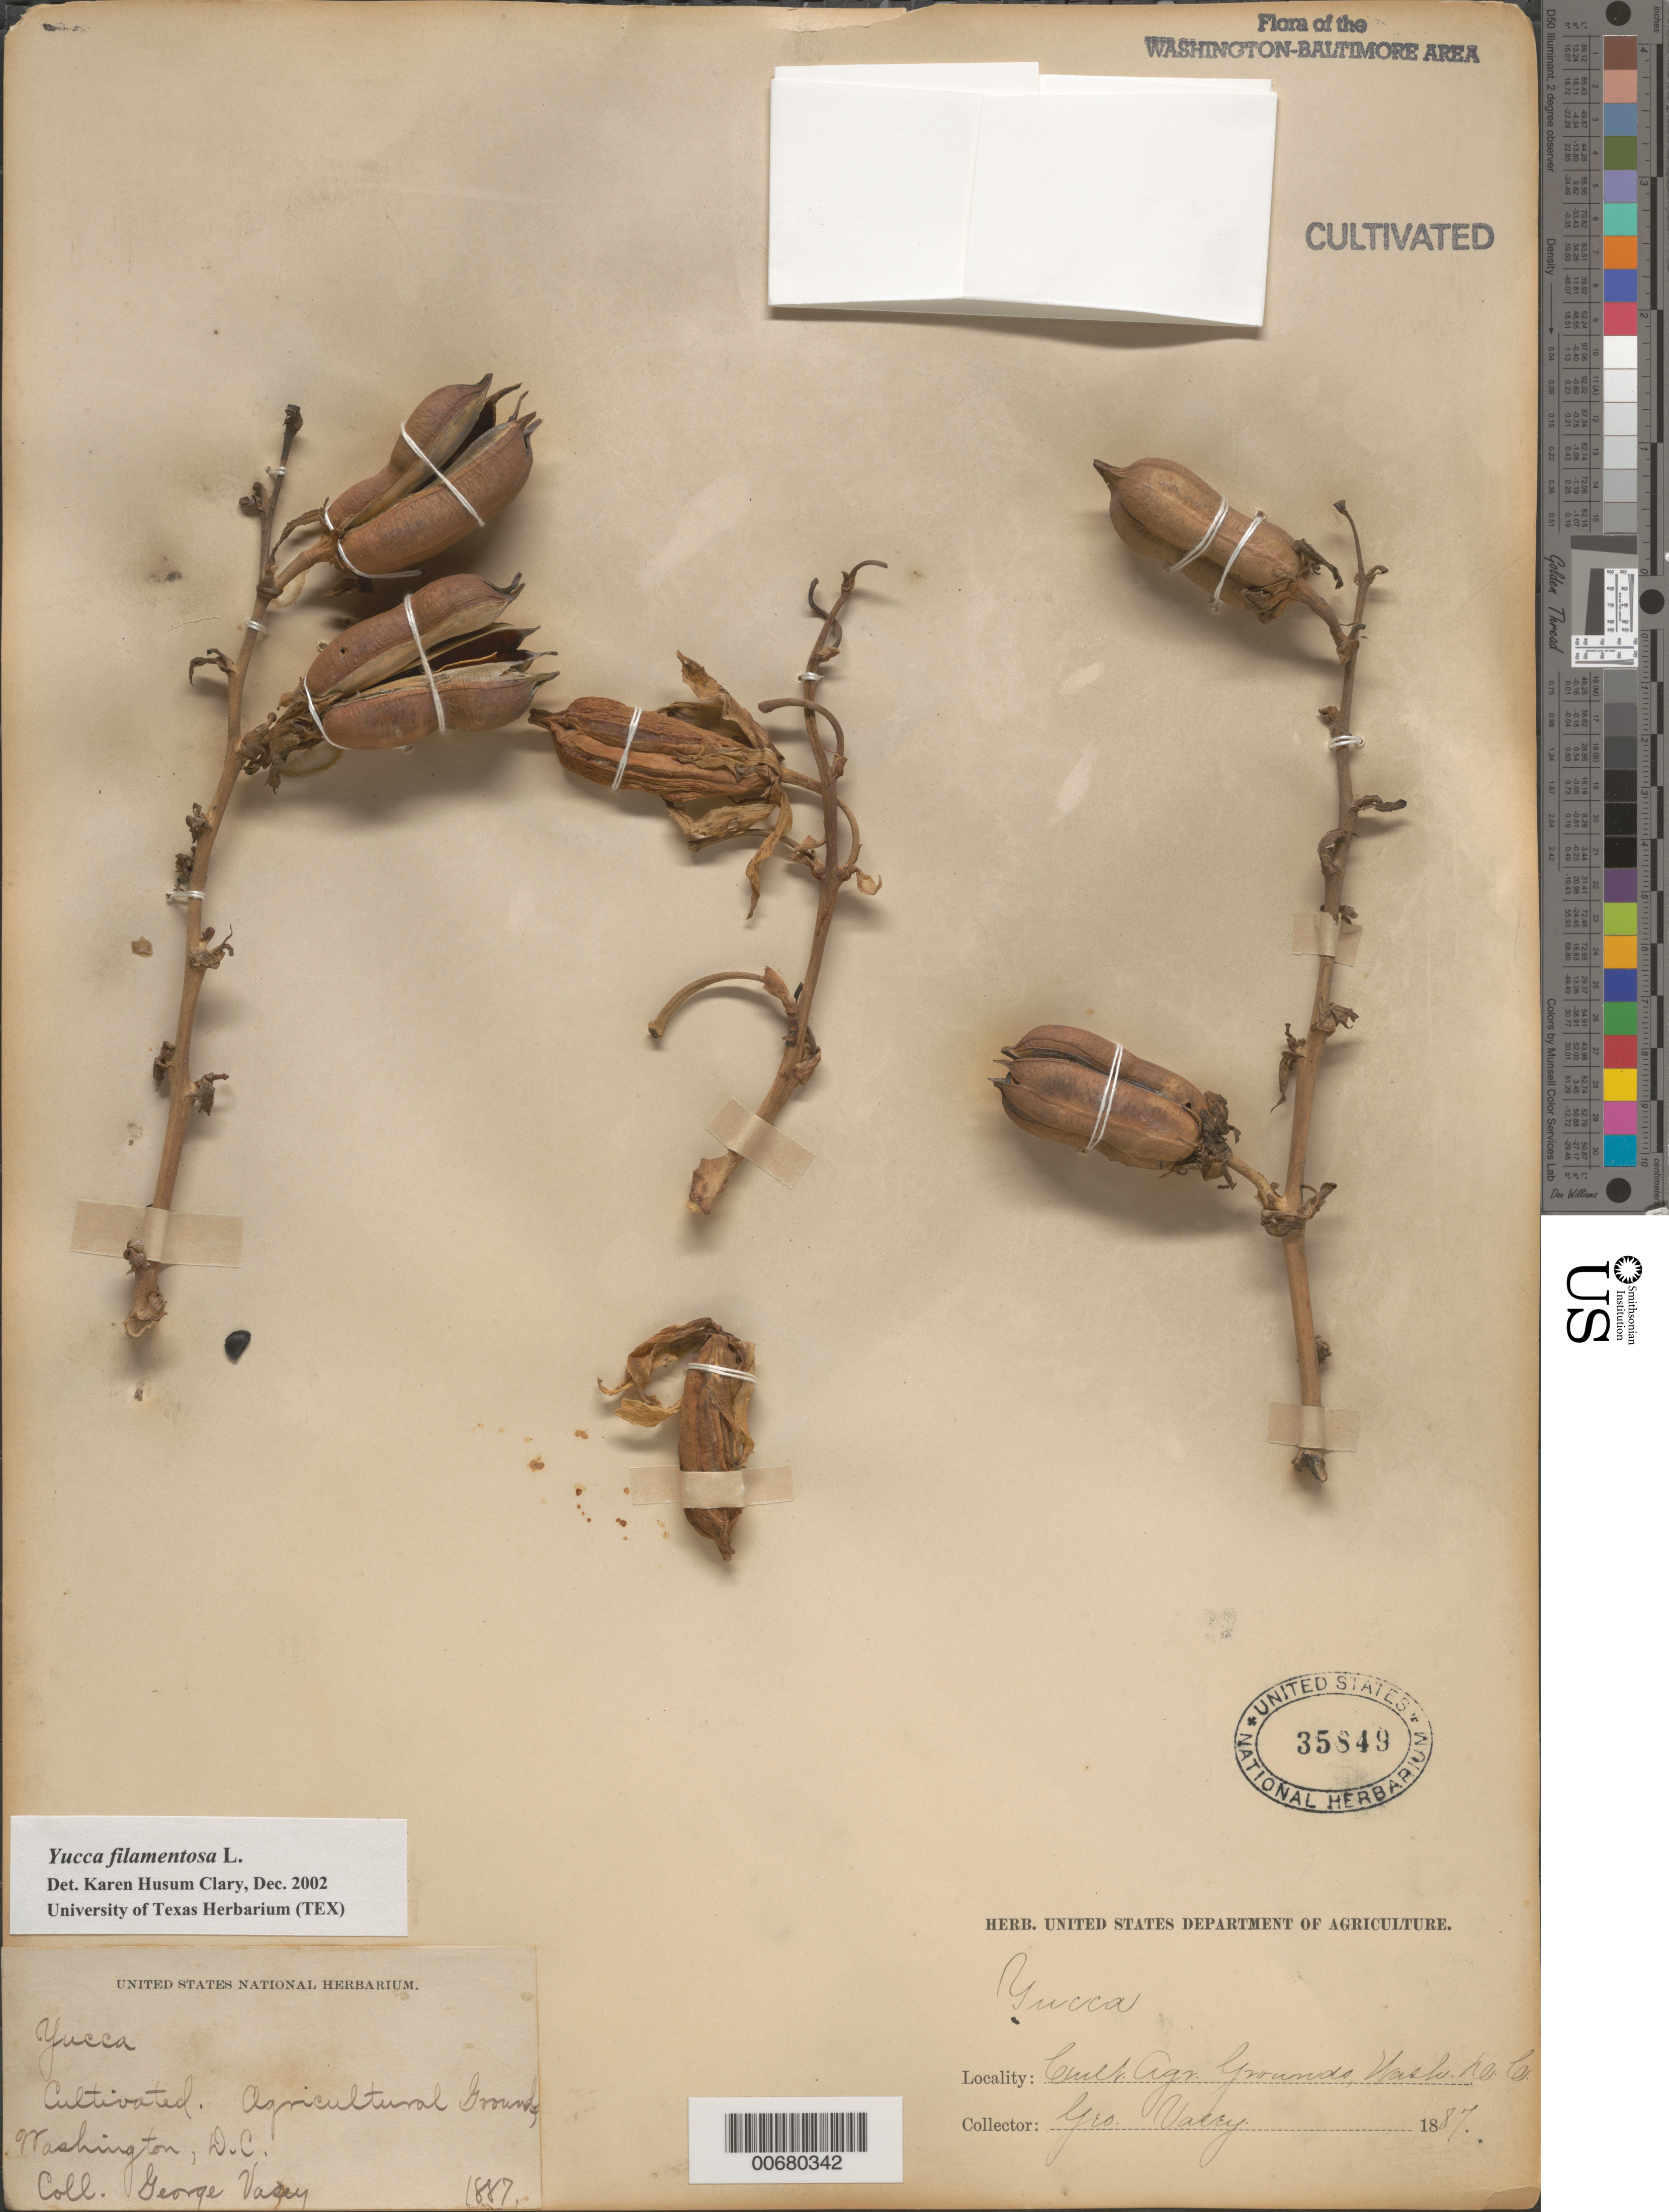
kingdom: Plantae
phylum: Tracheophyta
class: Liliopsida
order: Asparagales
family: Asparagaceae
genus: Yucca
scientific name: Yucca filamentosa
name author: L.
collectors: G. R. Vasey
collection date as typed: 1887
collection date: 1887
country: United States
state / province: District of Columbia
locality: Department of Agriculture grounds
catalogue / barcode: US 35849